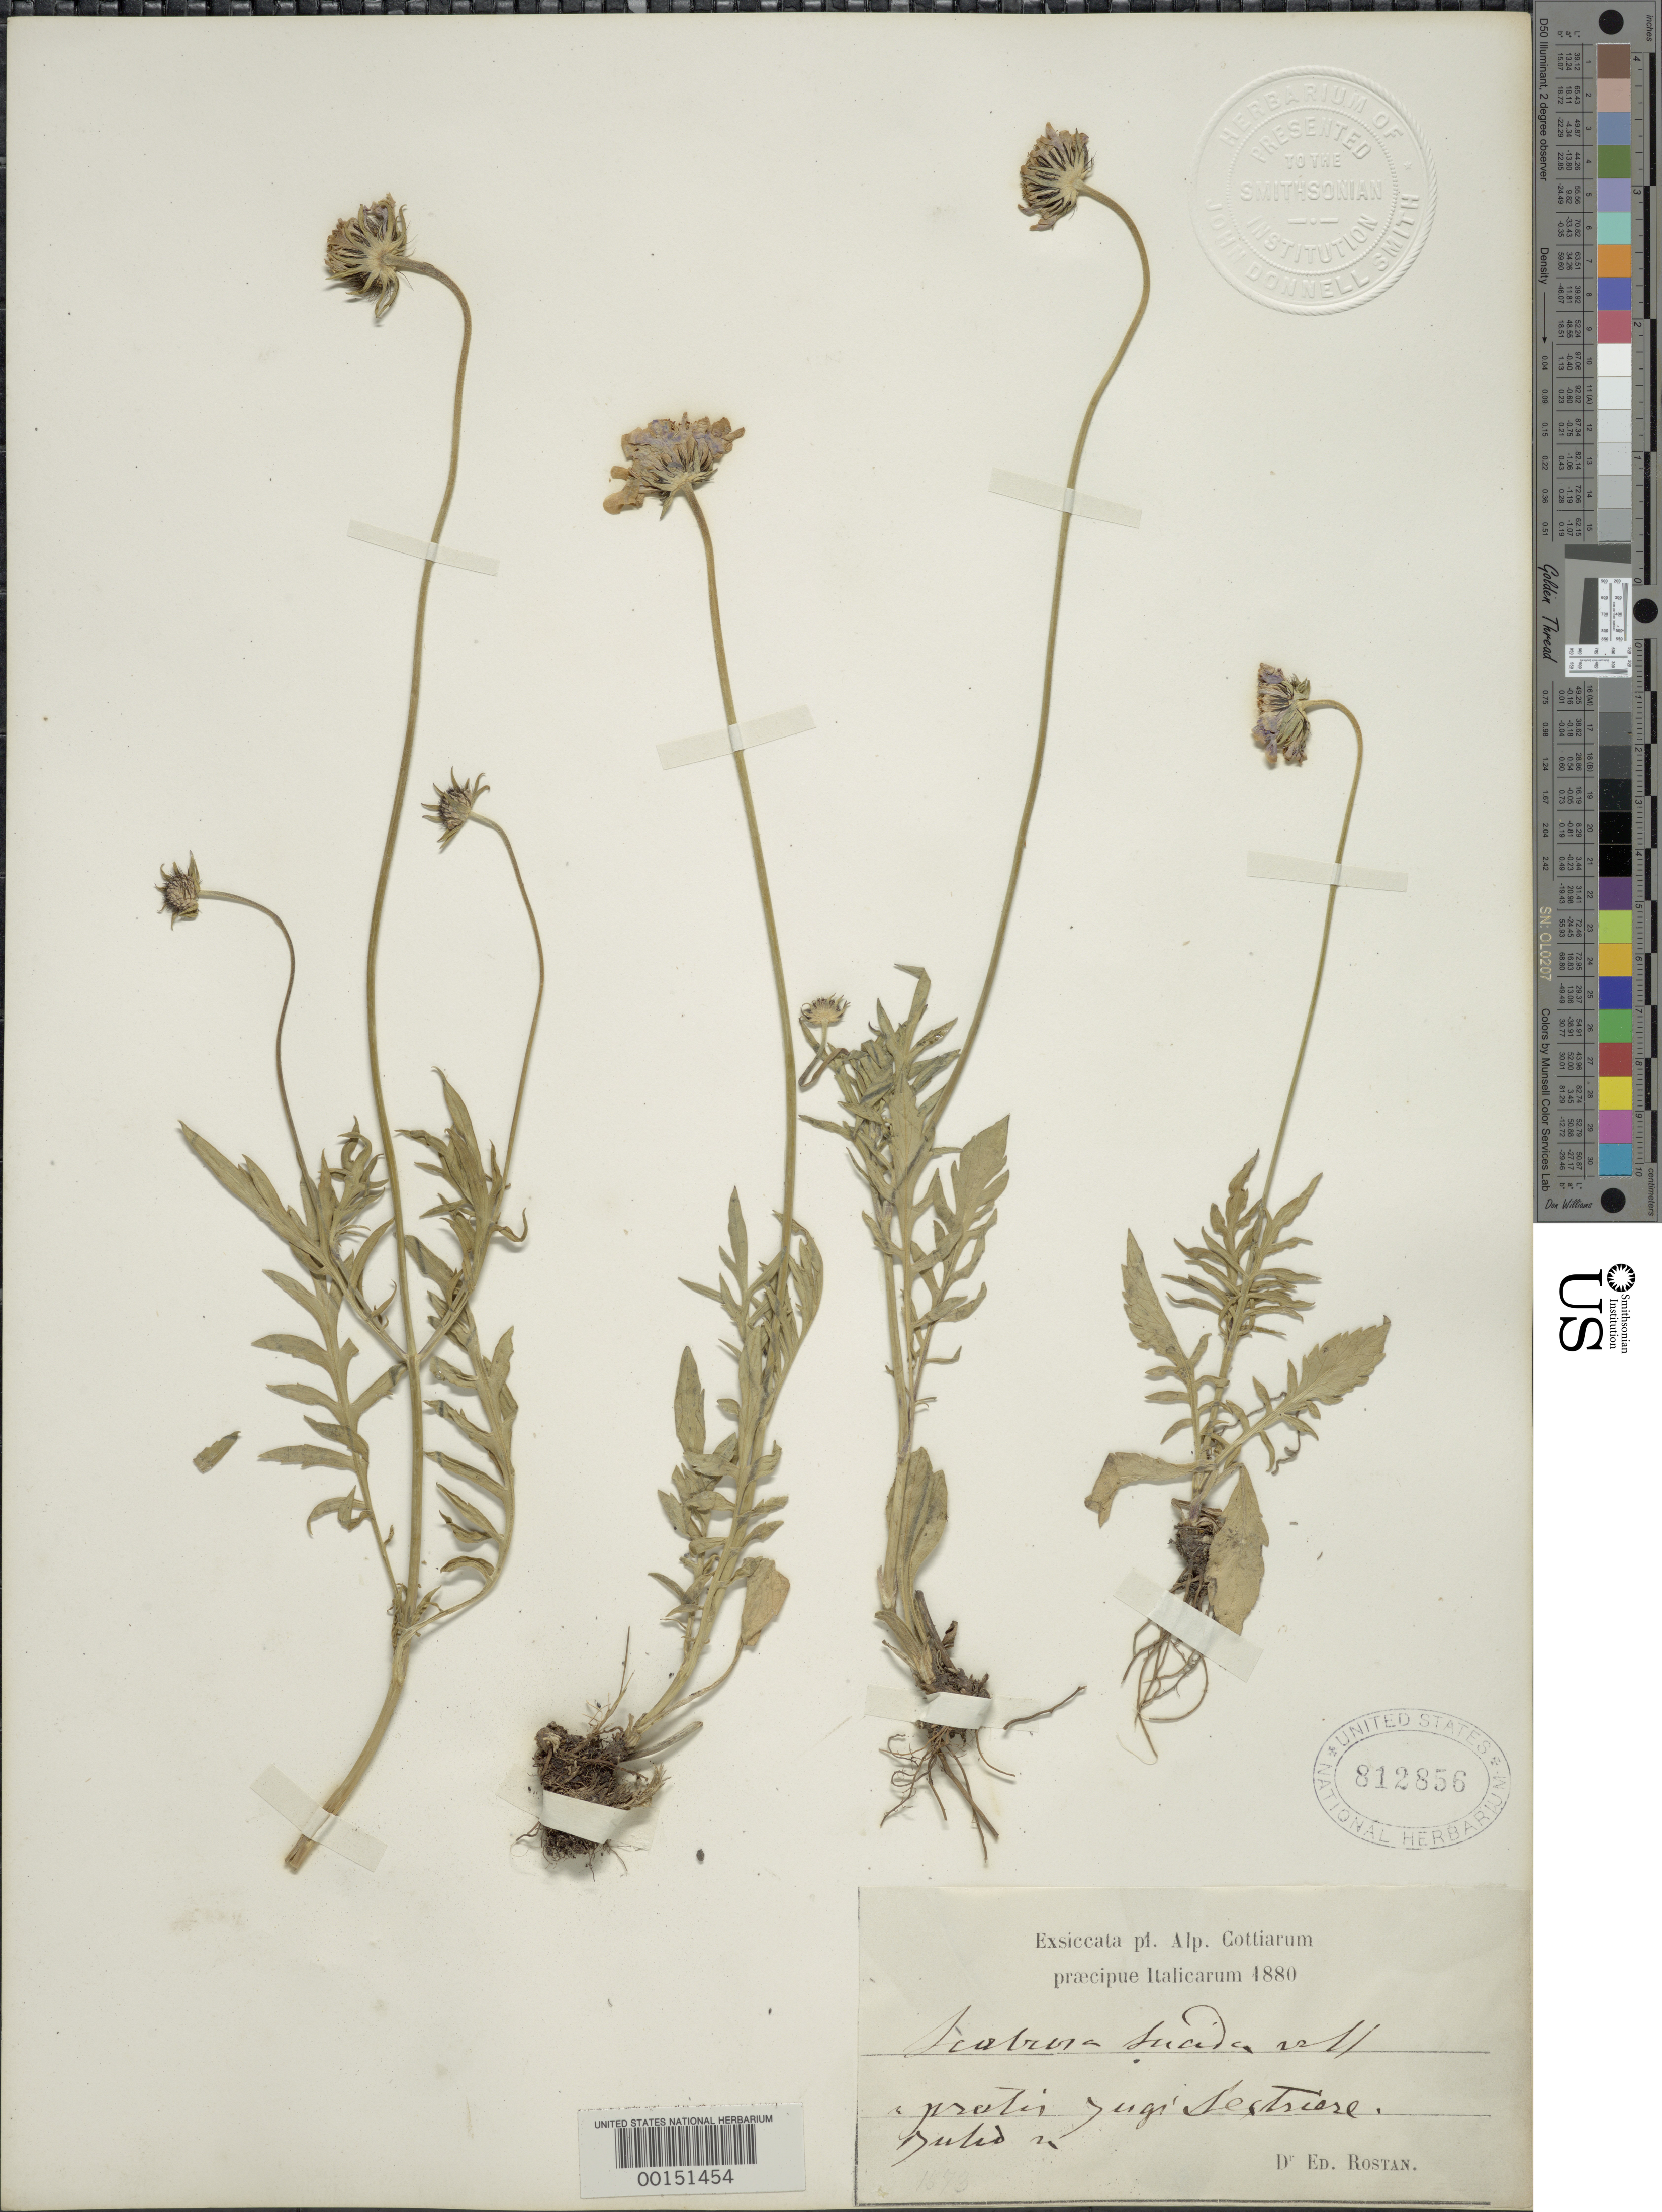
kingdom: Plantae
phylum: Tracheophyta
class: Magnoliopsida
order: Dipsacales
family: Caprifoliaceae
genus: Scabiosa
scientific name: Scabiosa lucida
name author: Vill.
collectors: E. Rostan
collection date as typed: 02 Jul 1880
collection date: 1880-07-02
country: Italy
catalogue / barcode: US 812856